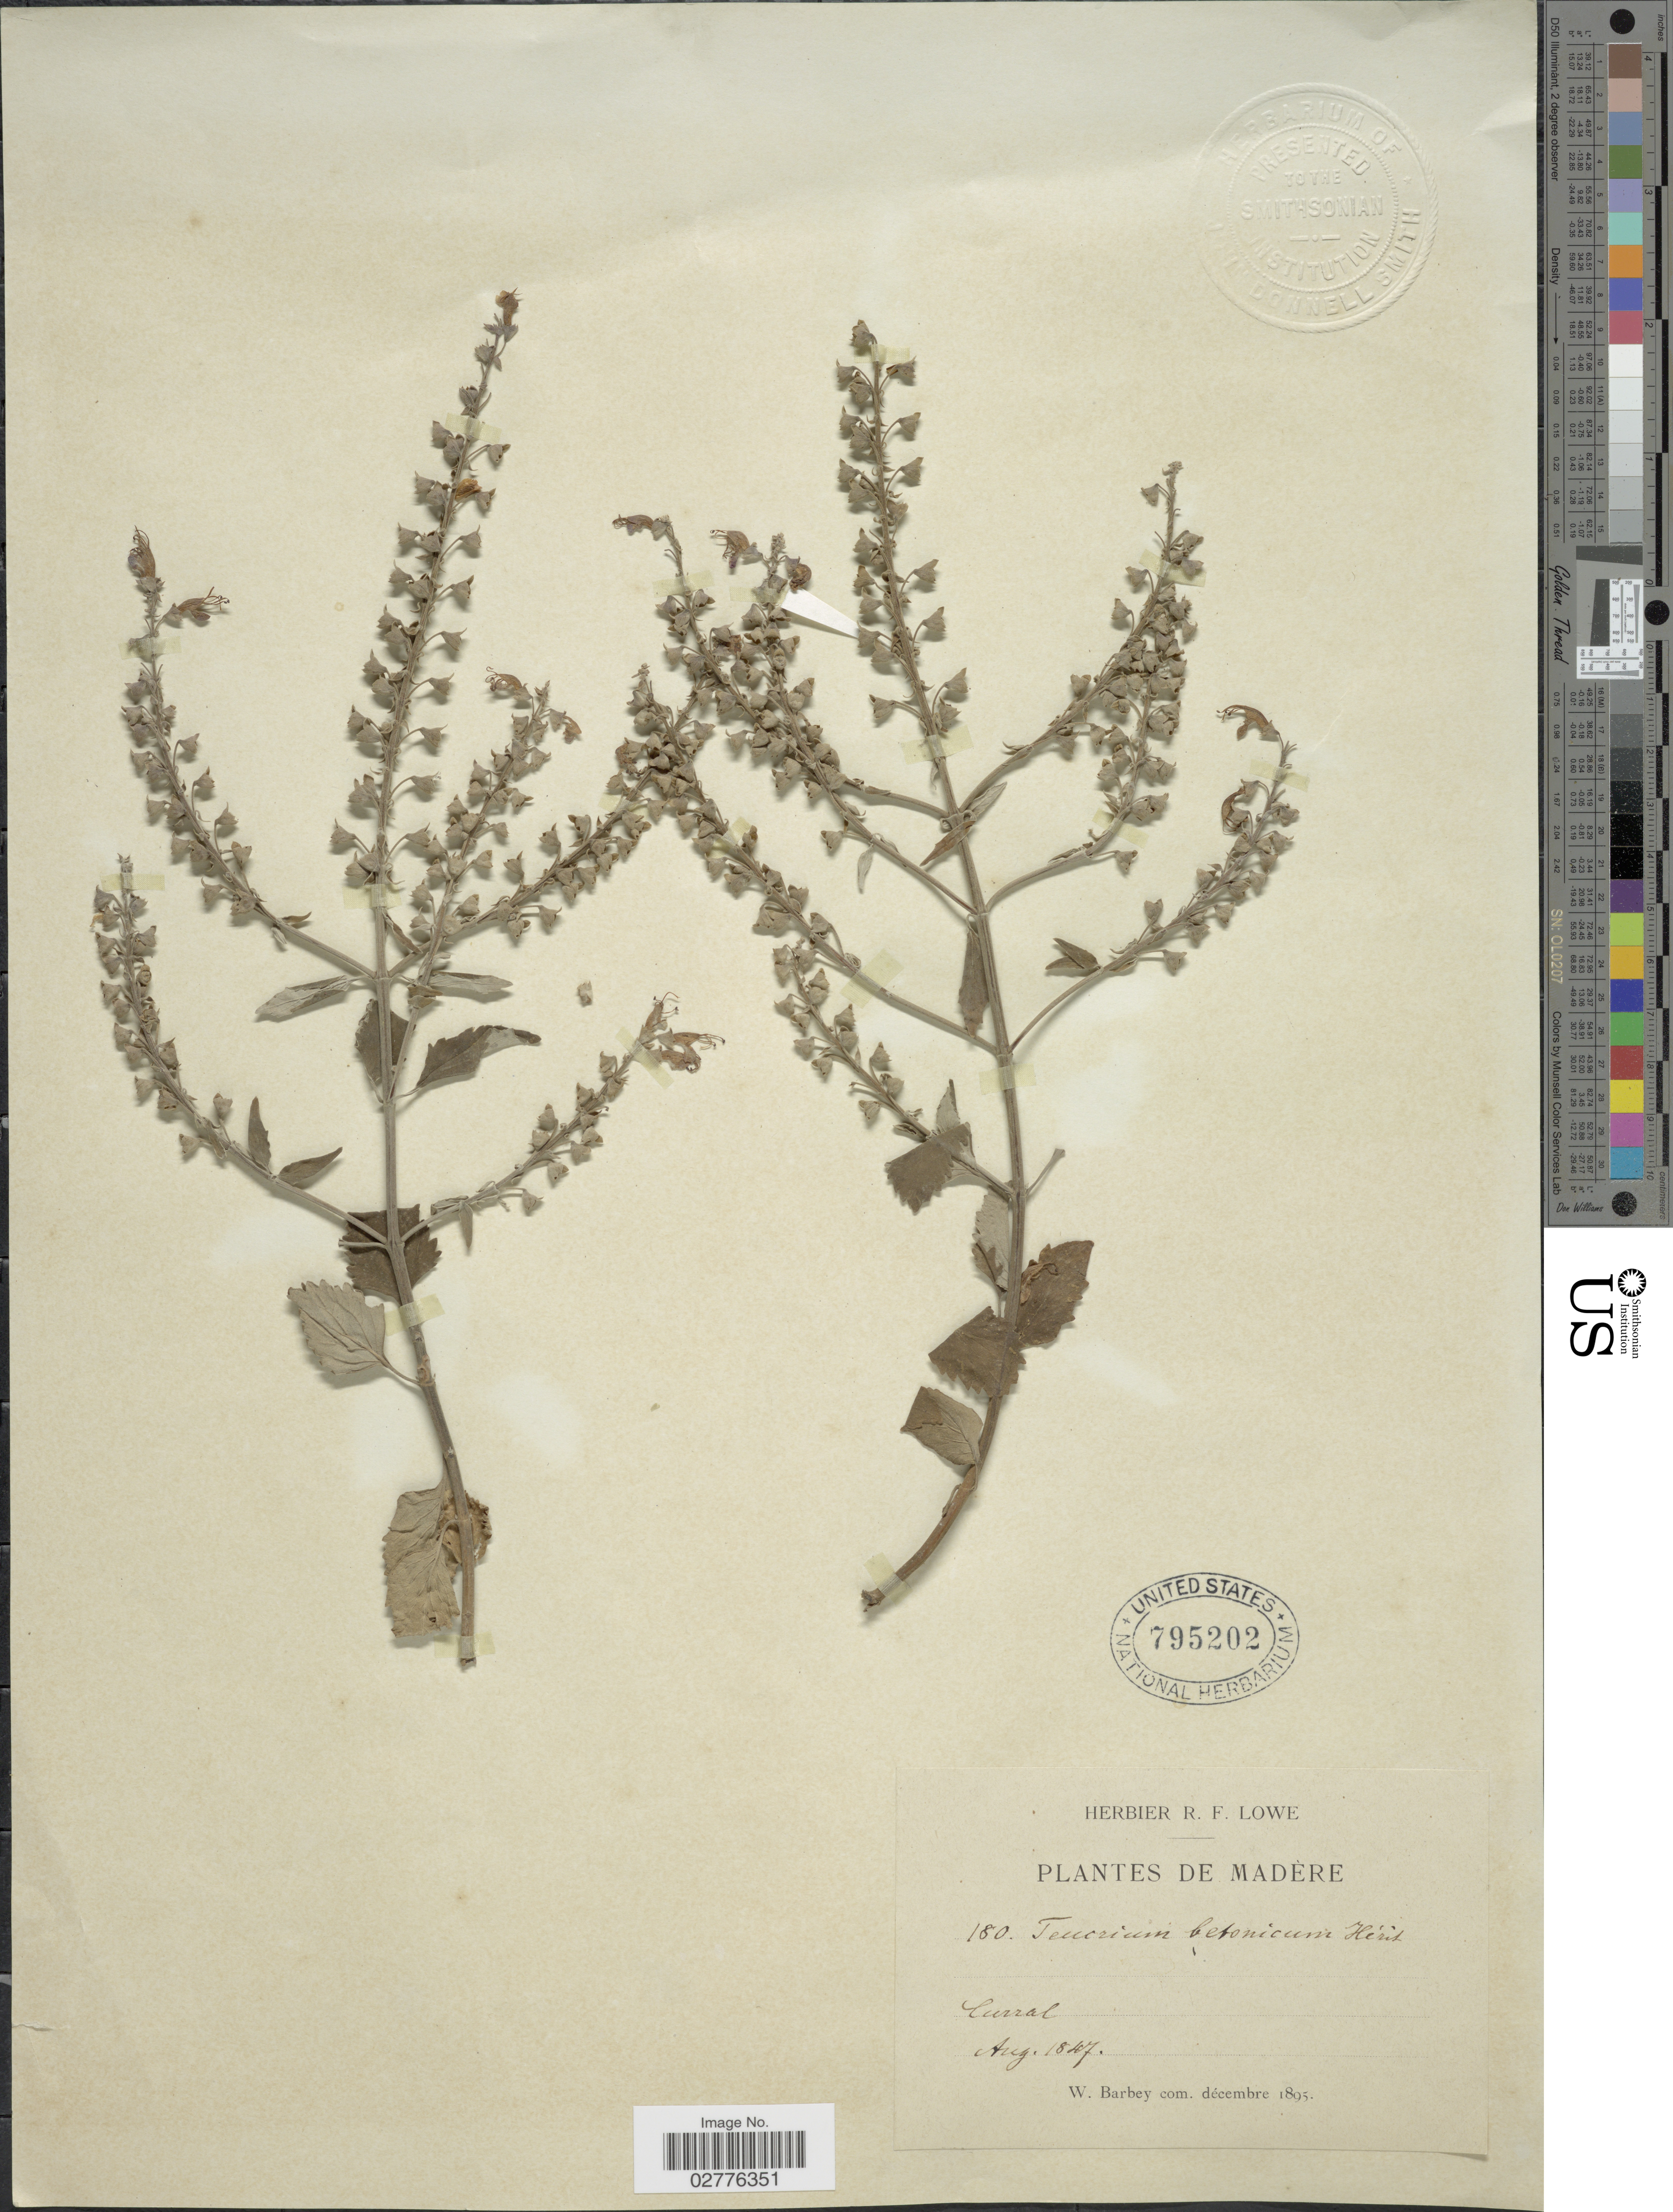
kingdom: Plantae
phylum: Tracheophyta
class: Magnoliopsida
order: Lamiales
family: Lamiaceae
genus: Teucrium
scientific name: Teucrium betonicum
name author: L'Hér.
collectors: ex herb. R. F. Lowe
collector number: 180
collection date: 1847-08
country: Portugal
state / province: Madeira (Aut. Reg.)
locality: Madère, Curral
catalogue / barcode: US 795202